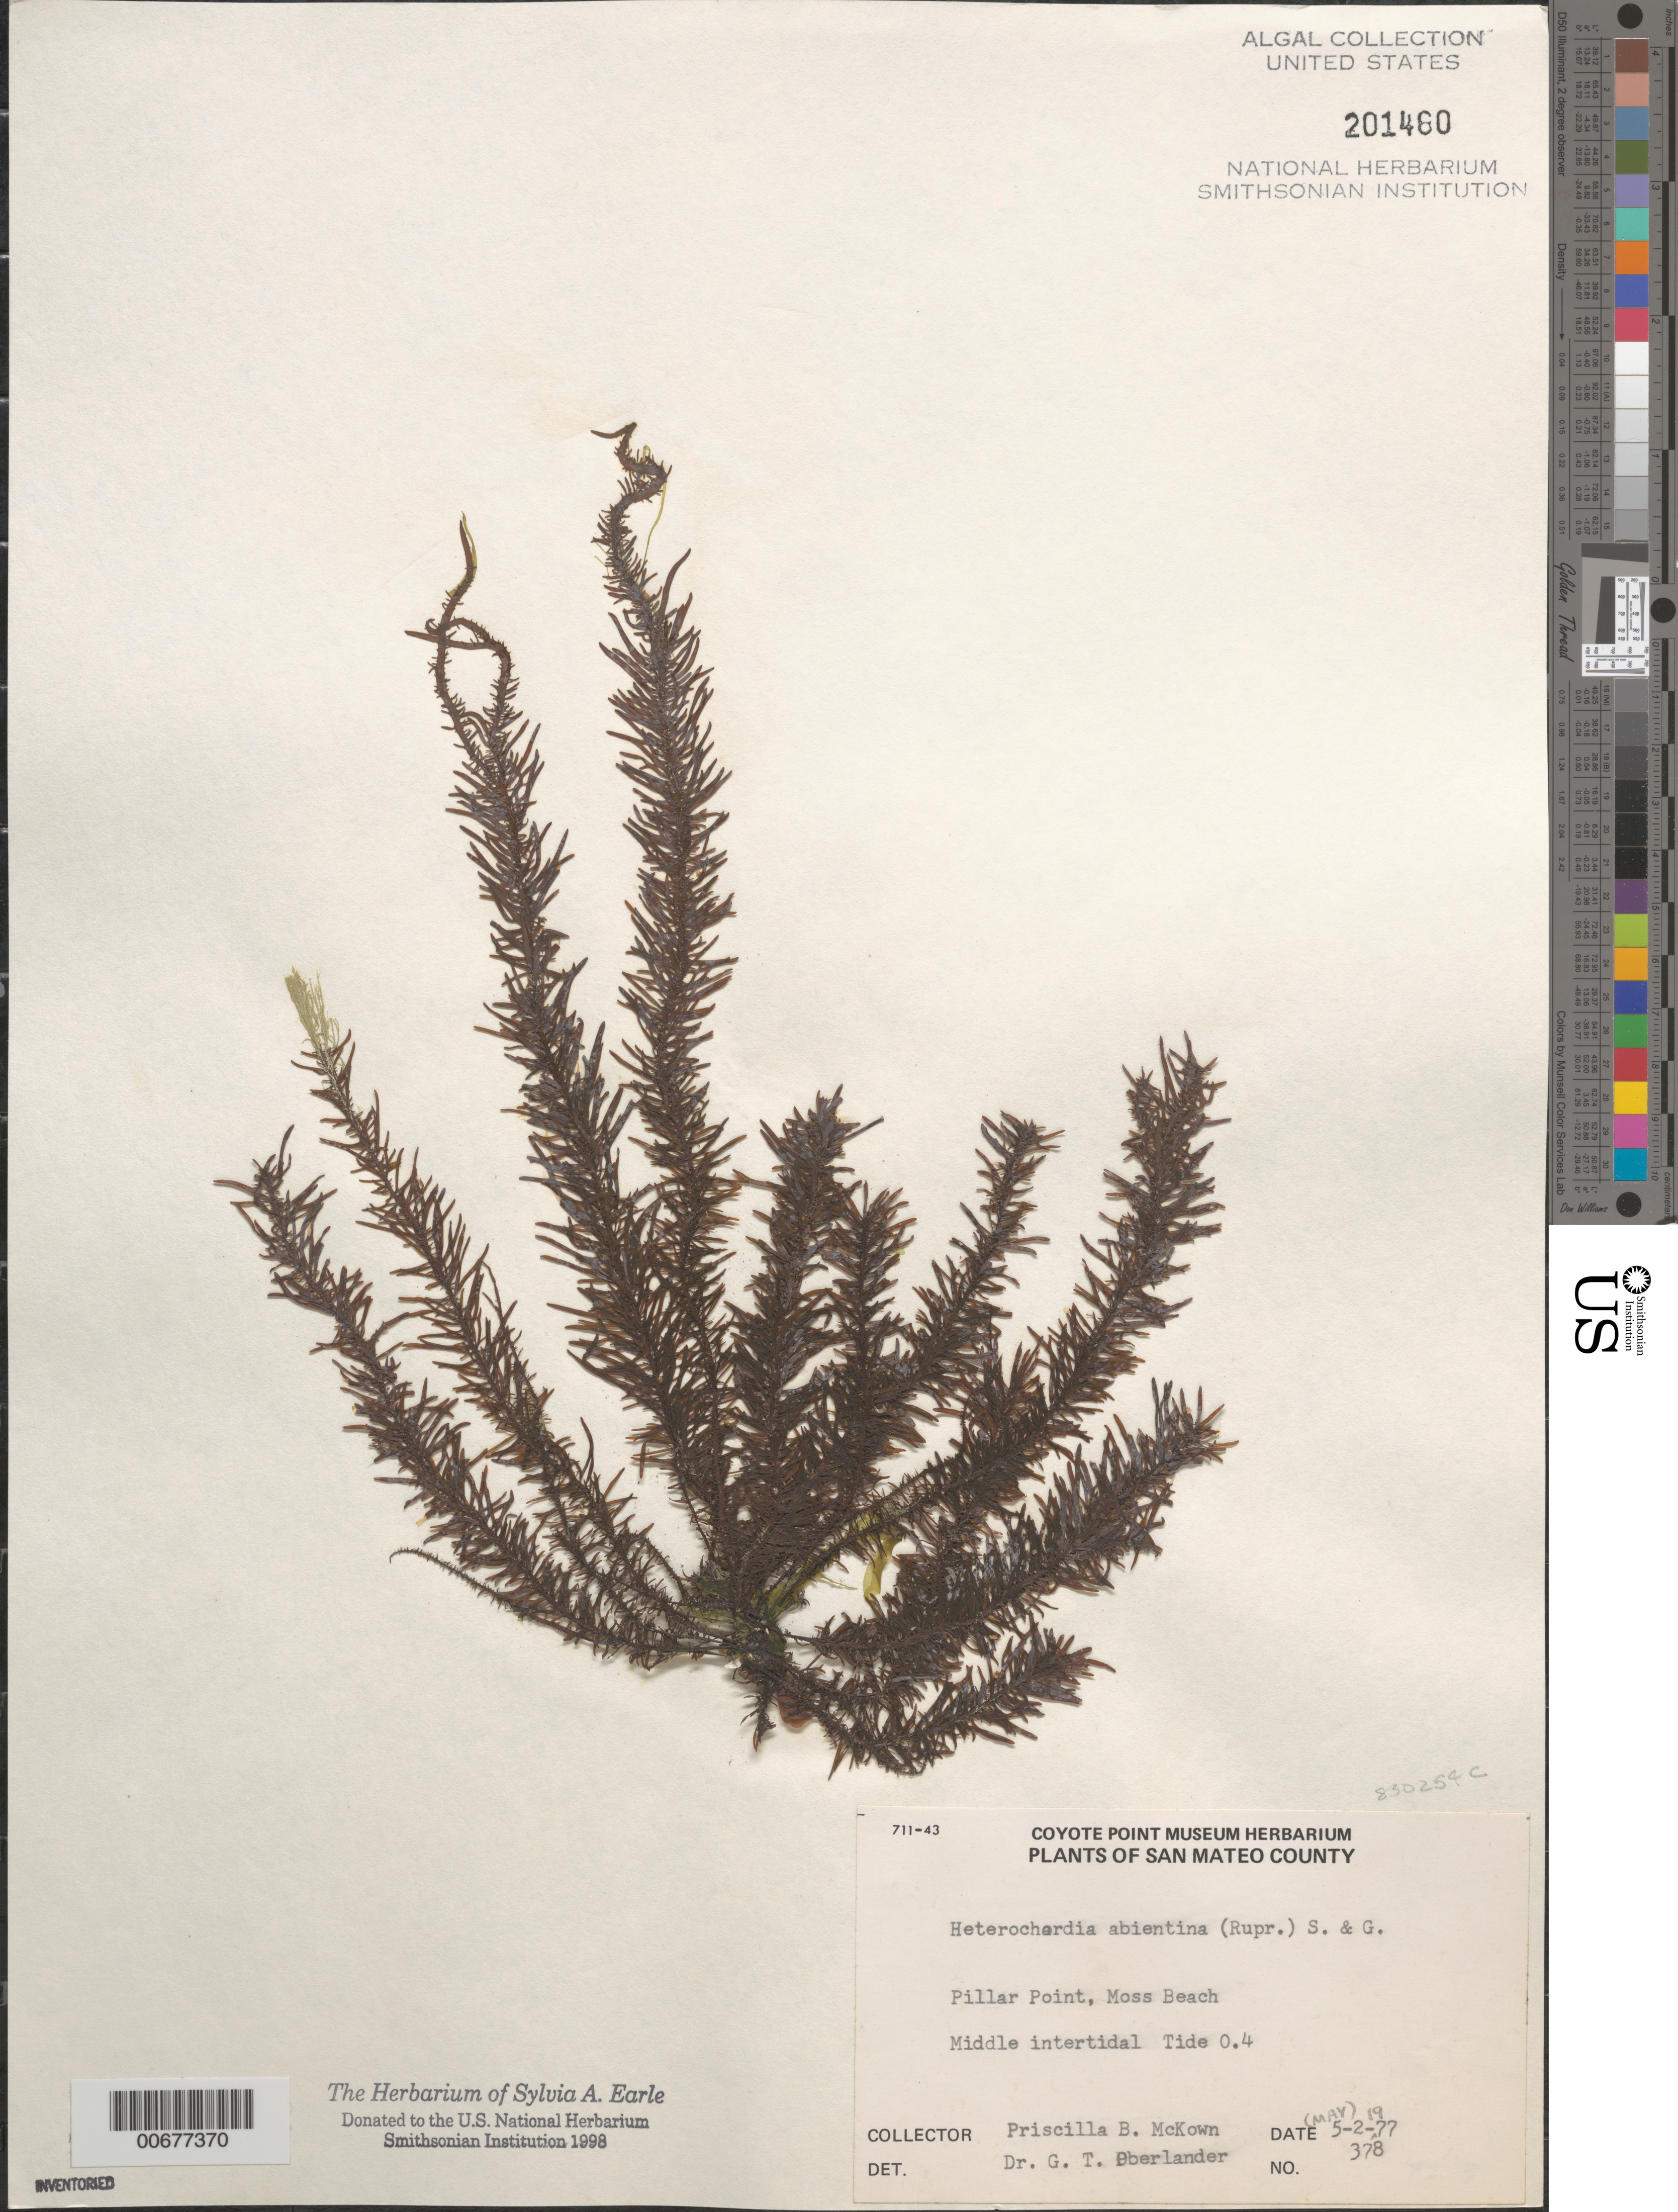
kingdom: Chromista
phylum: Ochrophyta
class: Phaeophyceae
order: Ectocarpales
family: Chordariaceae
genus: Analipus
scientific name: Analipus japonicus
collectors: P. McKown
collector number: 378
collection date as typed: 02 May 1977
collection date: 1977-05-02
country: United States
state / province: California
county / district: San Mateo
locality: Moss Beach, Pillar Point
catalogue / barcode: US 201460